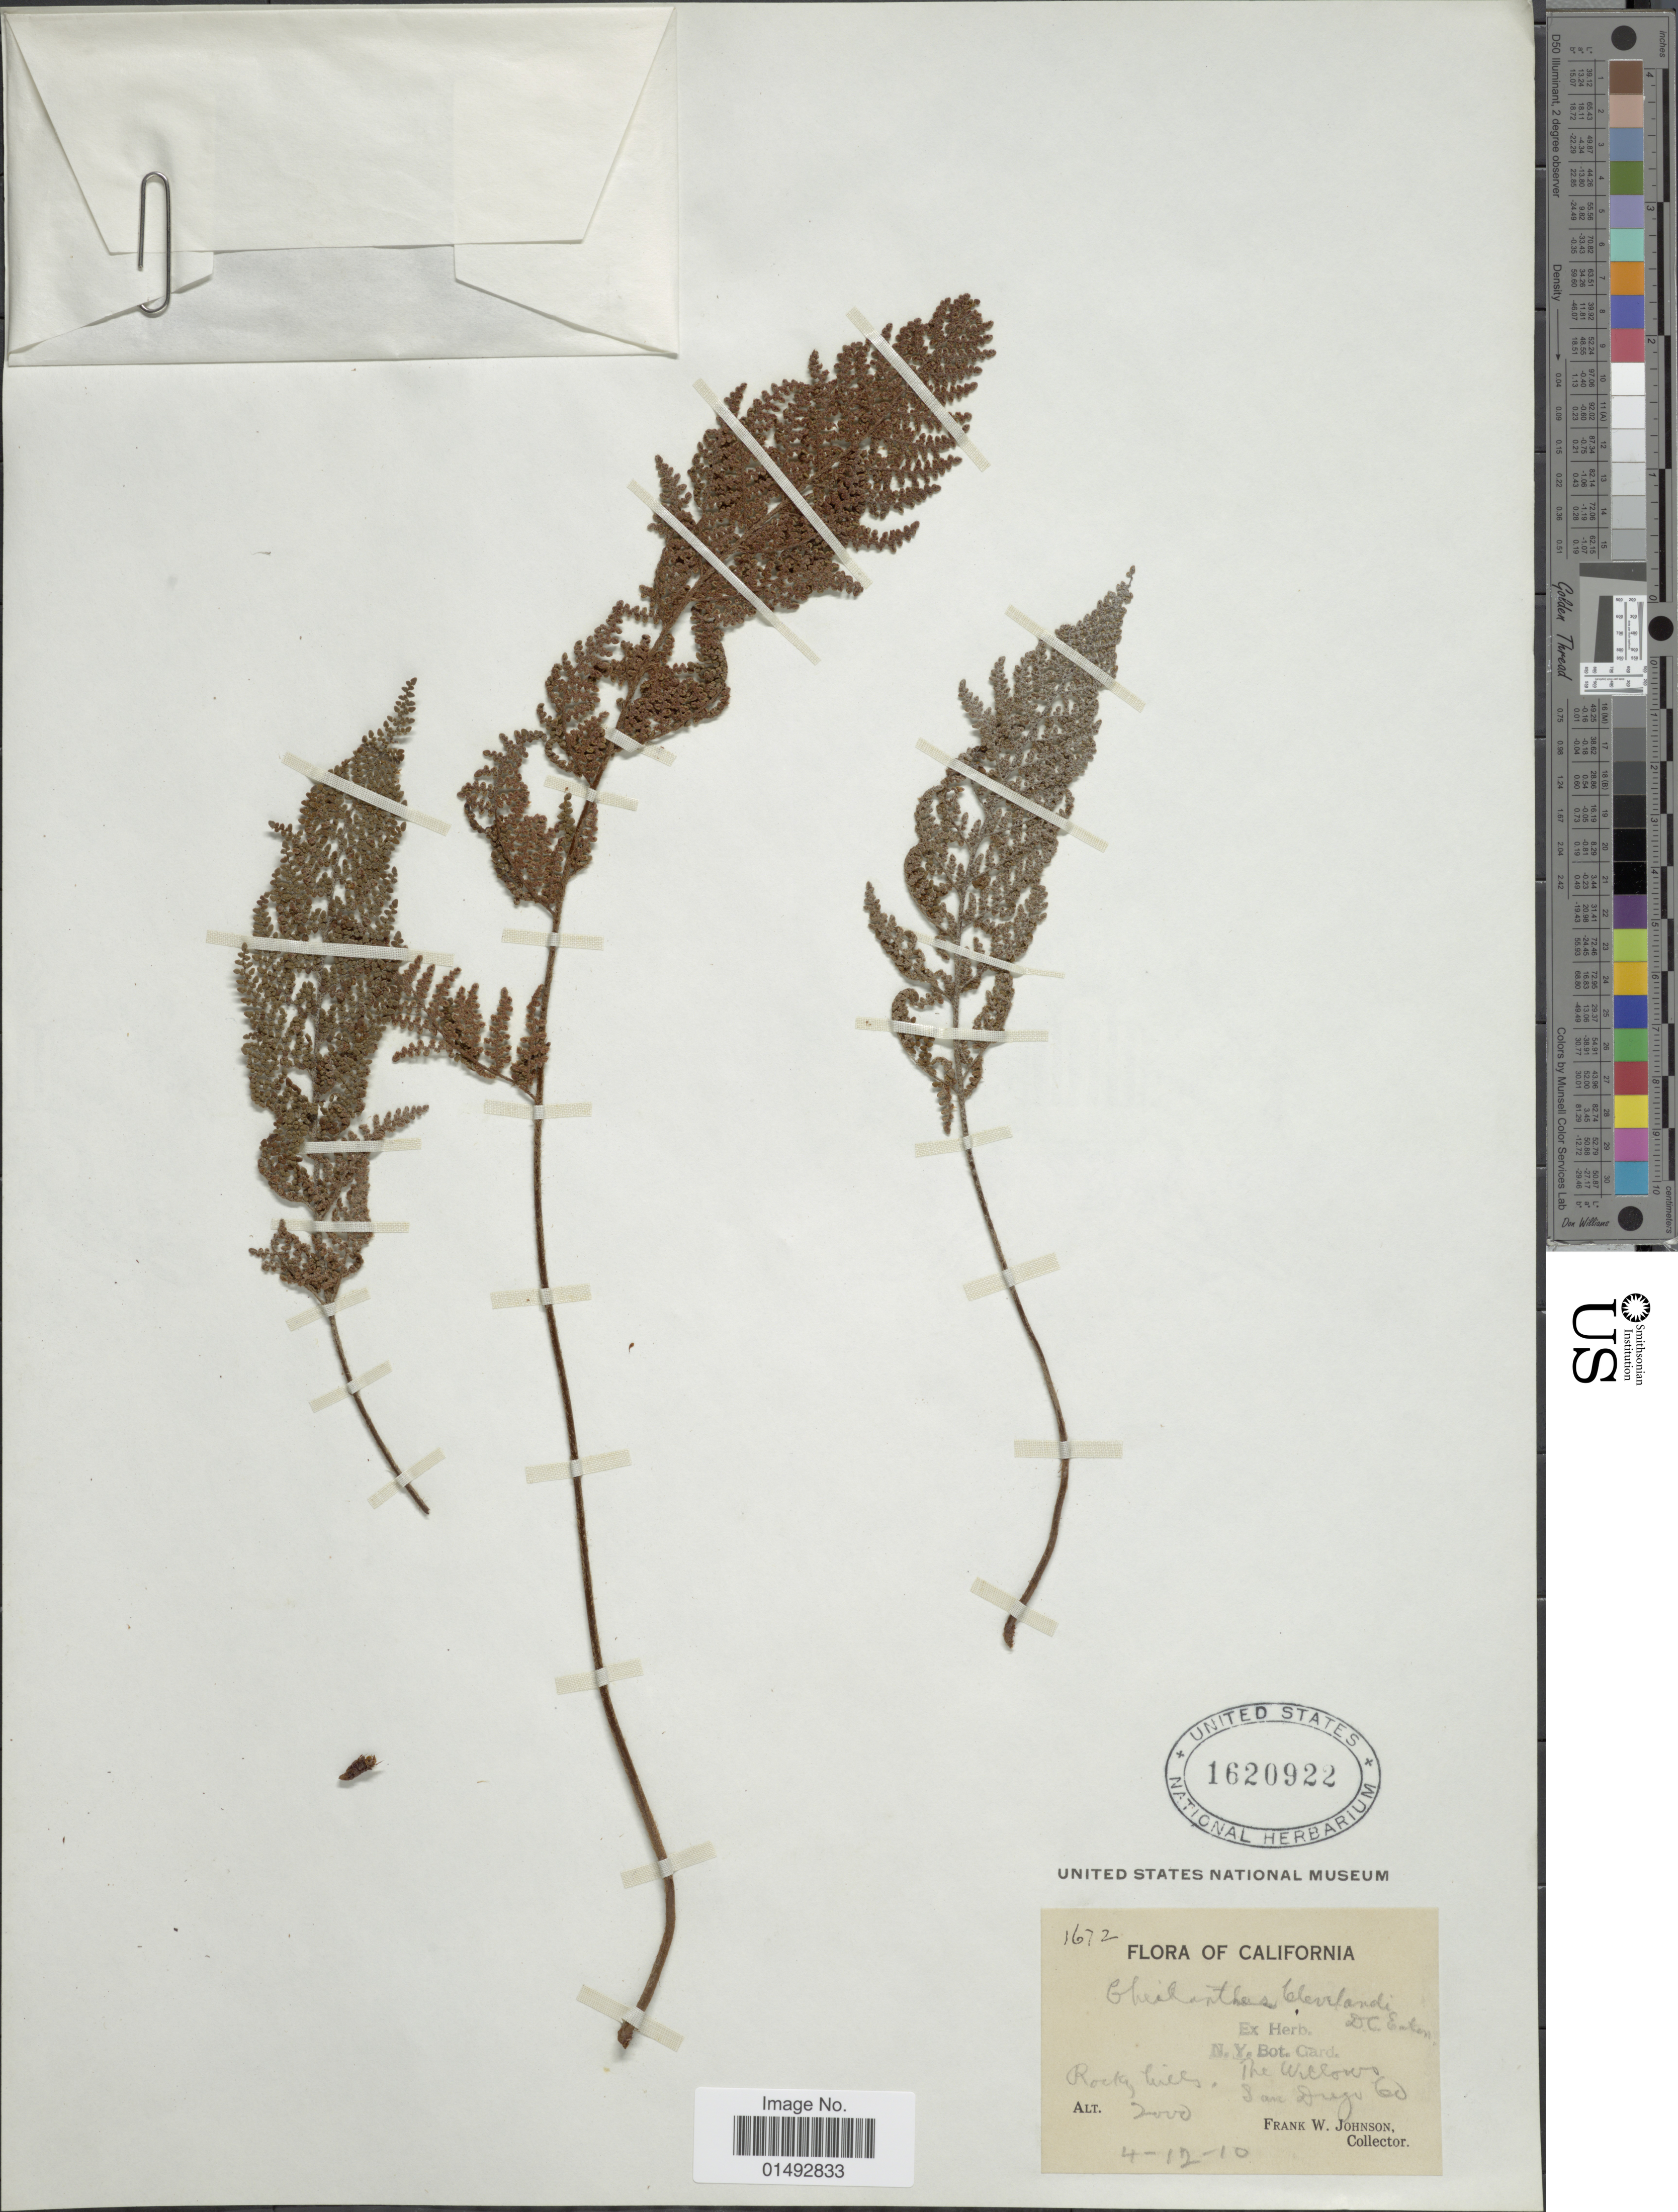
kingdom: Plantae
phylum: Tracheophyta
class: Polypodiopsida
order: Polypodiales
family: Pteridaceae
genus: Myriopteris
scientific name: Myriopteris clevelandii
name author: (D.C. Eaton) Grusz & Windham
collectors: F. W. Johnson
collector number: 1672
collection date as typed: Transcribed d/m/y: 12/4/10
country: United States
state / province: California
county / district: San Diego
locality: The Willos San Diego Co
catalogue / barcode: US 1620922